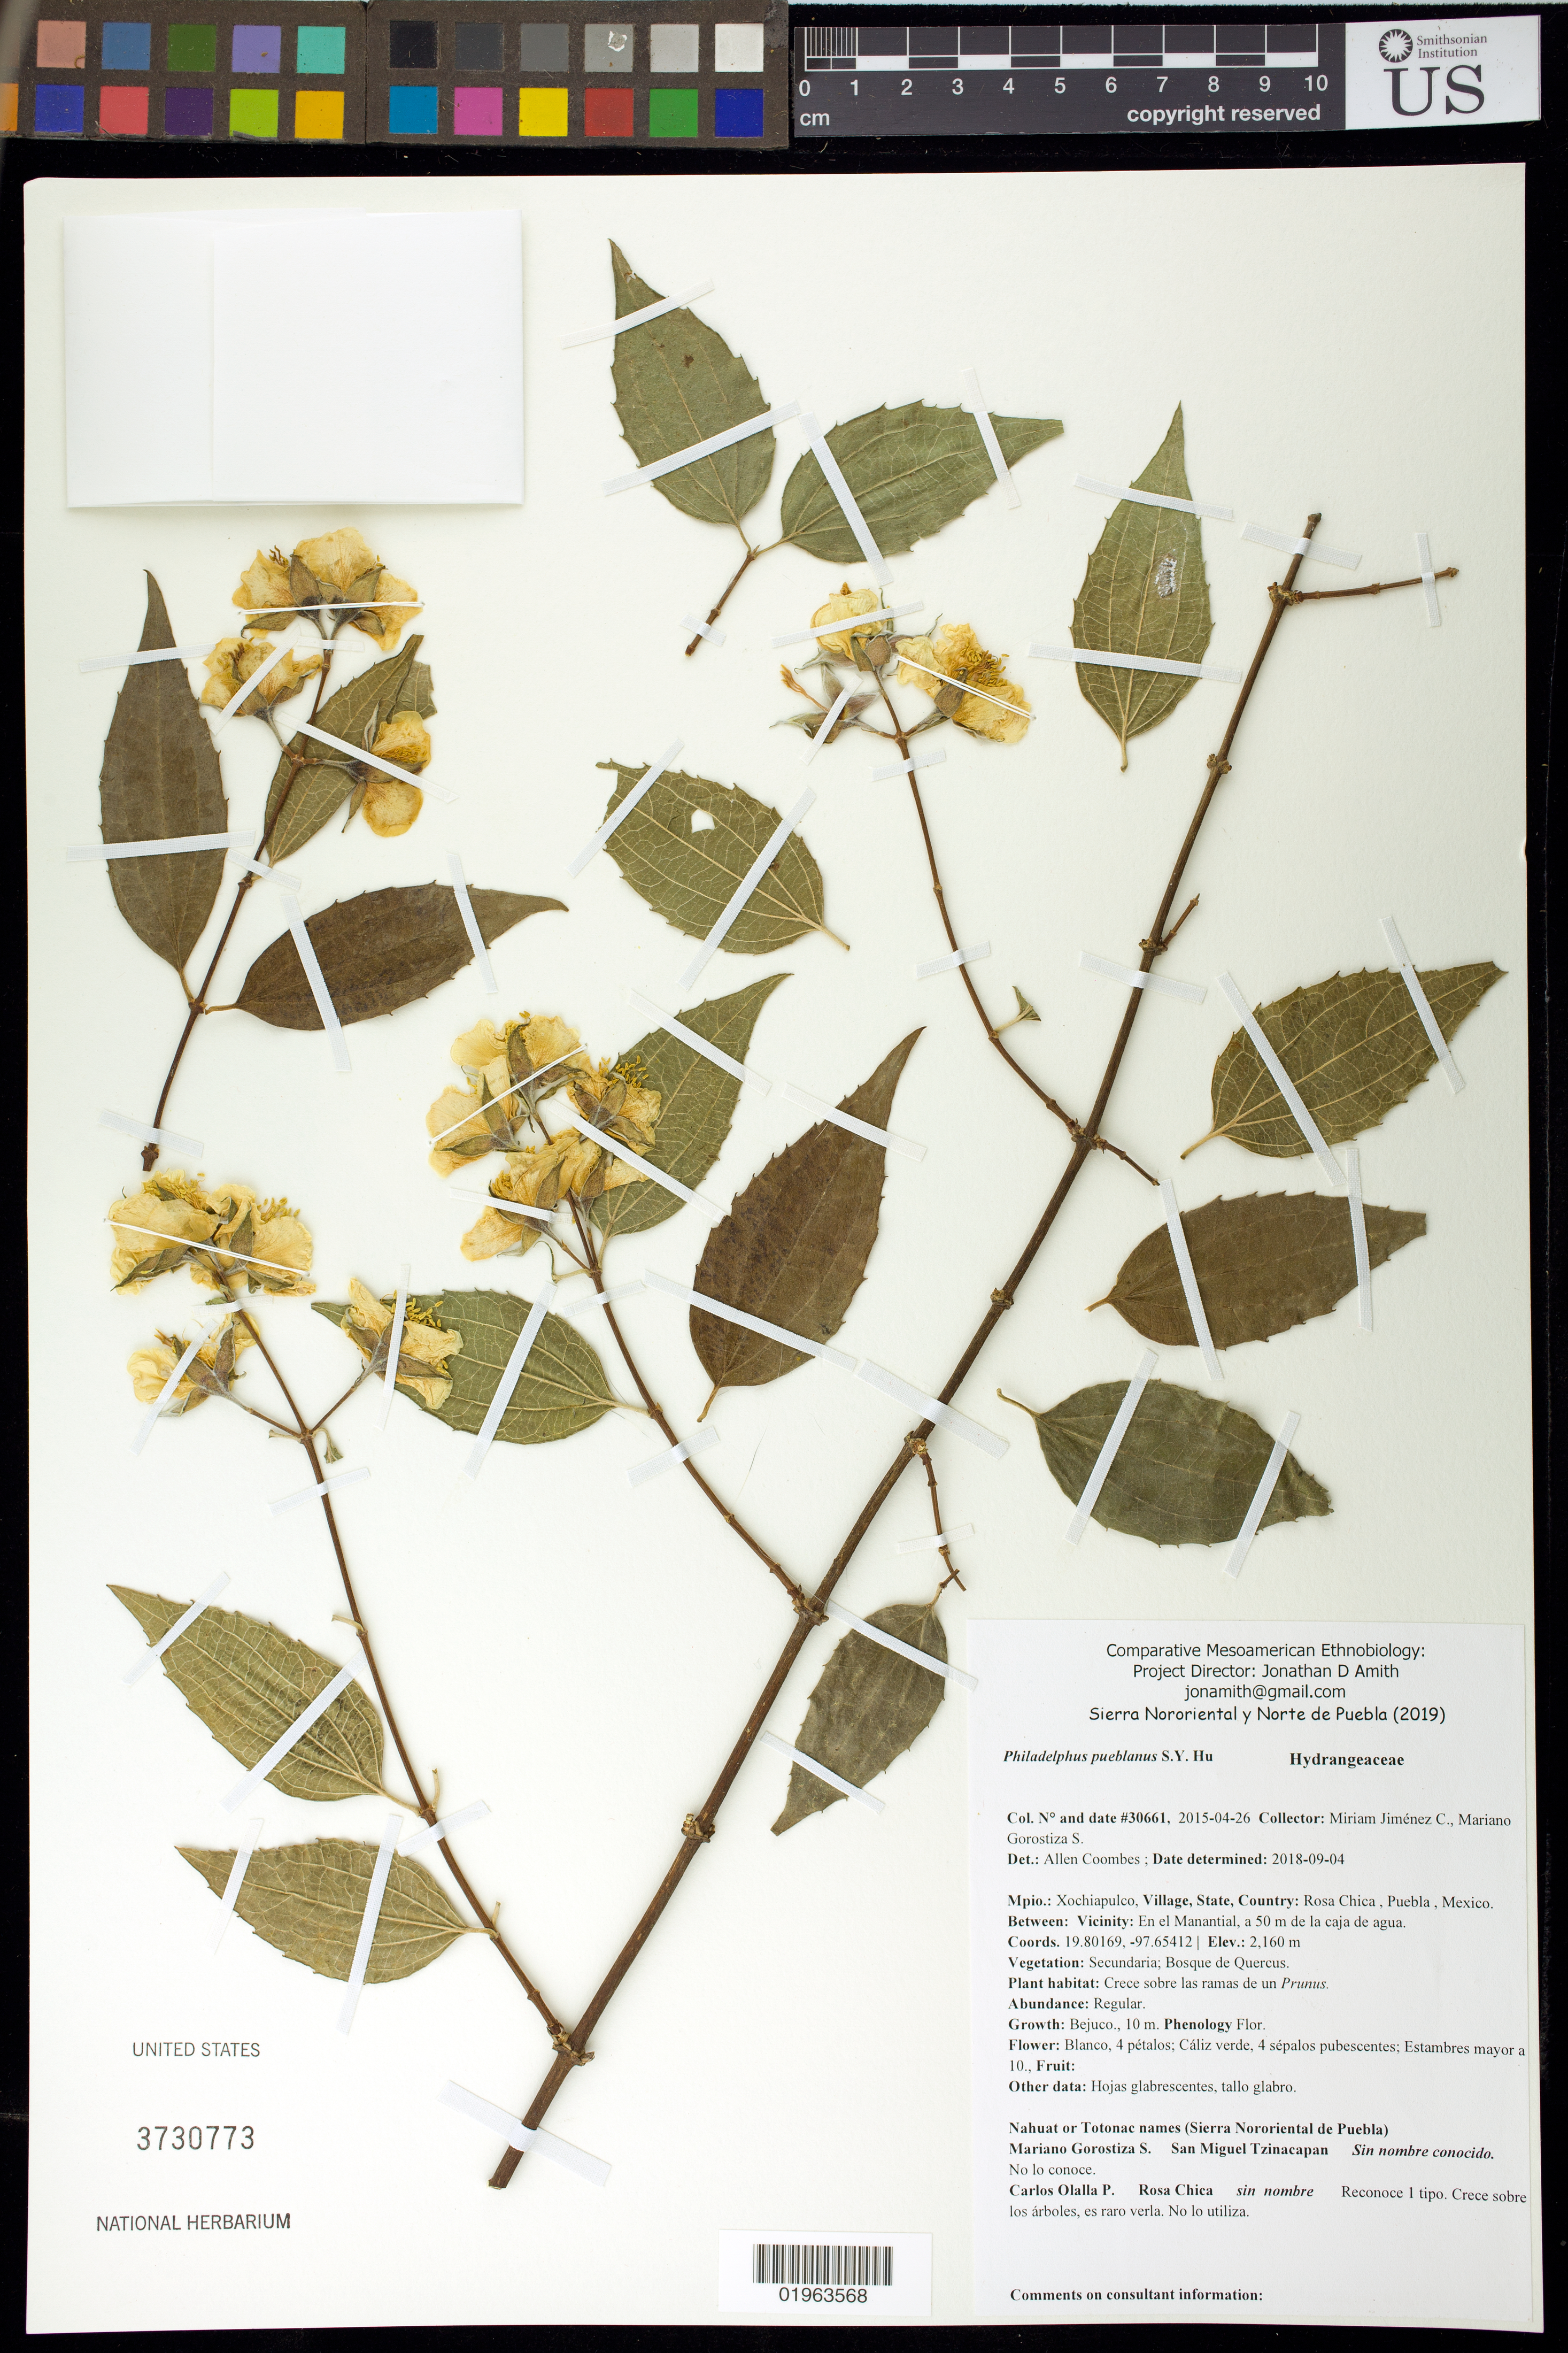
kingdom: Plantae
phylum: Tracheophyta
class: Magnoliopsida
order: Cornales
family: Hydrangeaceae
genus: Philadelphus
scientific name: Philadelphus pueblanus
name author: S.Y. Hu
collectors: M. Jimenez & M. Salazar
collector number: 30661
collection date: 2015-04-26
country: Mexico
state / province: Puebla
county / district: Xochiapulco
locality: Rosa Chica, en el Manantial, a 50 m de la caja de agua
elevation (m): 2160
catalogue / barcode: US 3730773